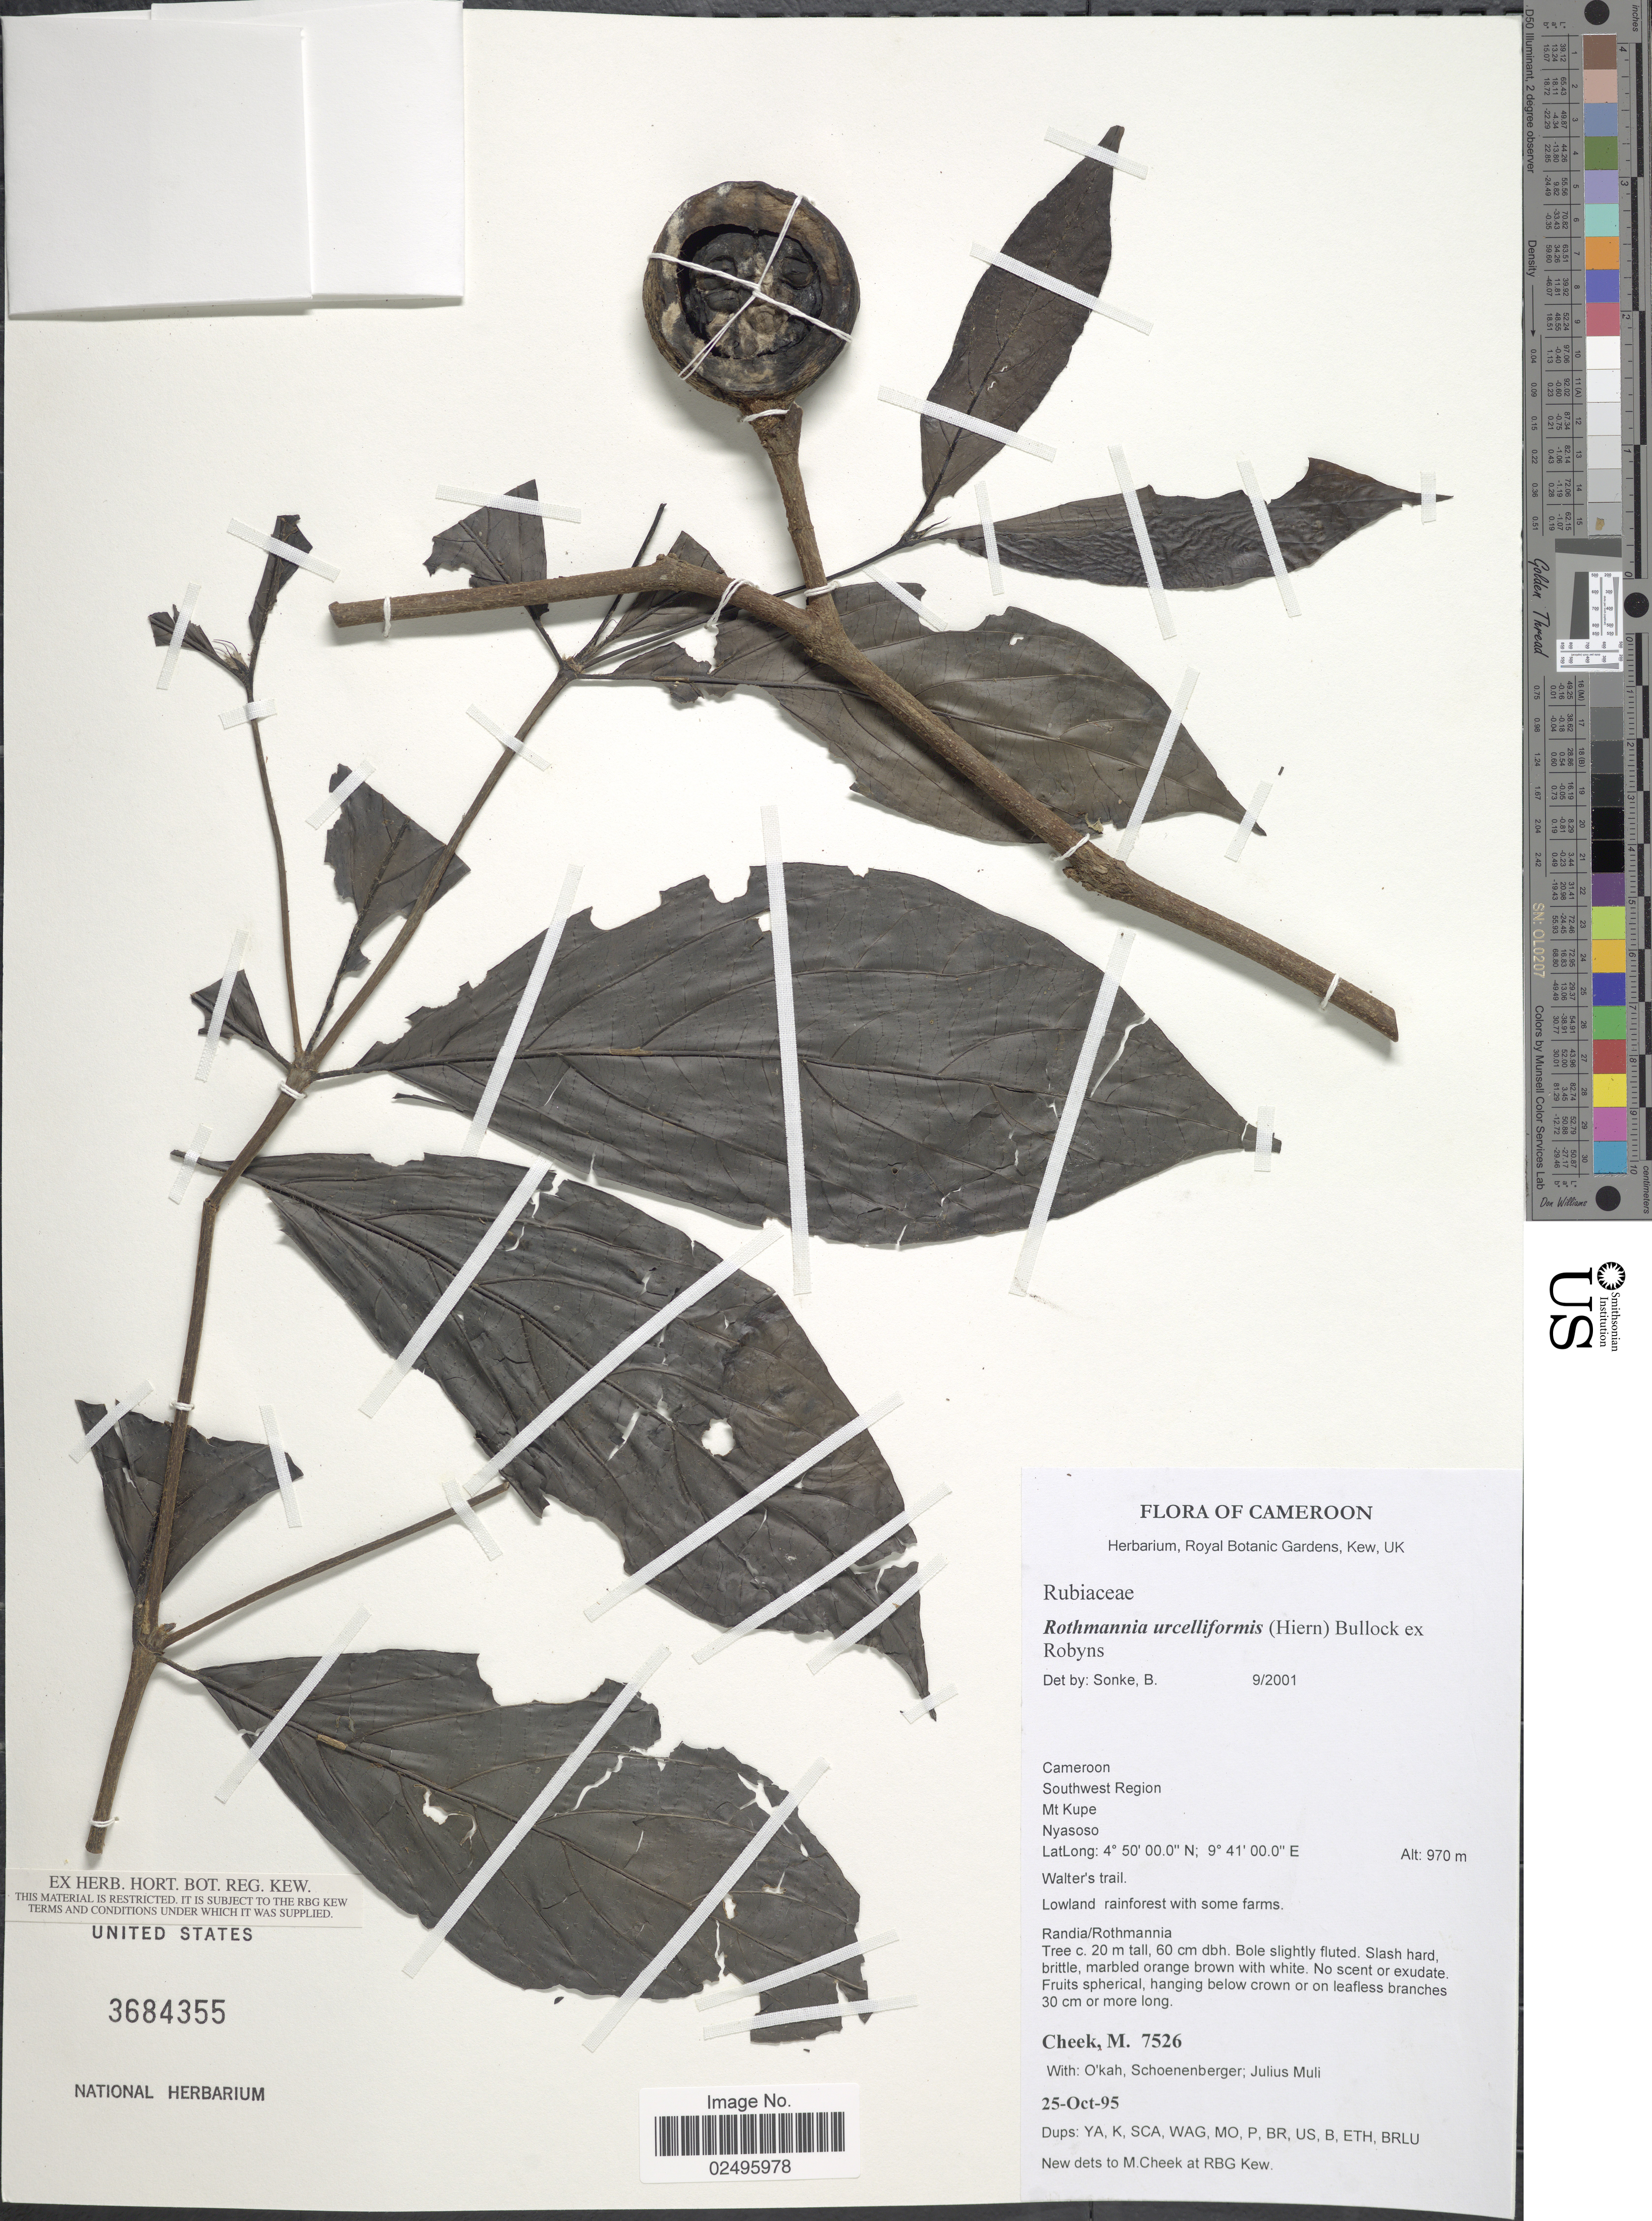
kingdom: Plantae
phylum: Tracheophyta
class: Magnoliopsida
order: Gentianales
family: Rubiaceae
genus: Rothmannia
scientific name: Rothmannia urcelliformis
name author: (Hiern) Bullock ex Robyns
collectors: M. Cheek, -. Okah, -. Schoenenberger & J. Muli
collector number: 7526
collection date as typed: Transcribed d/m/y: 25/10/95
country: Cameroon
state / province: Sud-Ouest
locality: Southwest Region. Mt. Kupe. Nyasoso. Walter's trail.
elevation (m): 970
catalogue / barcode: US 3684355